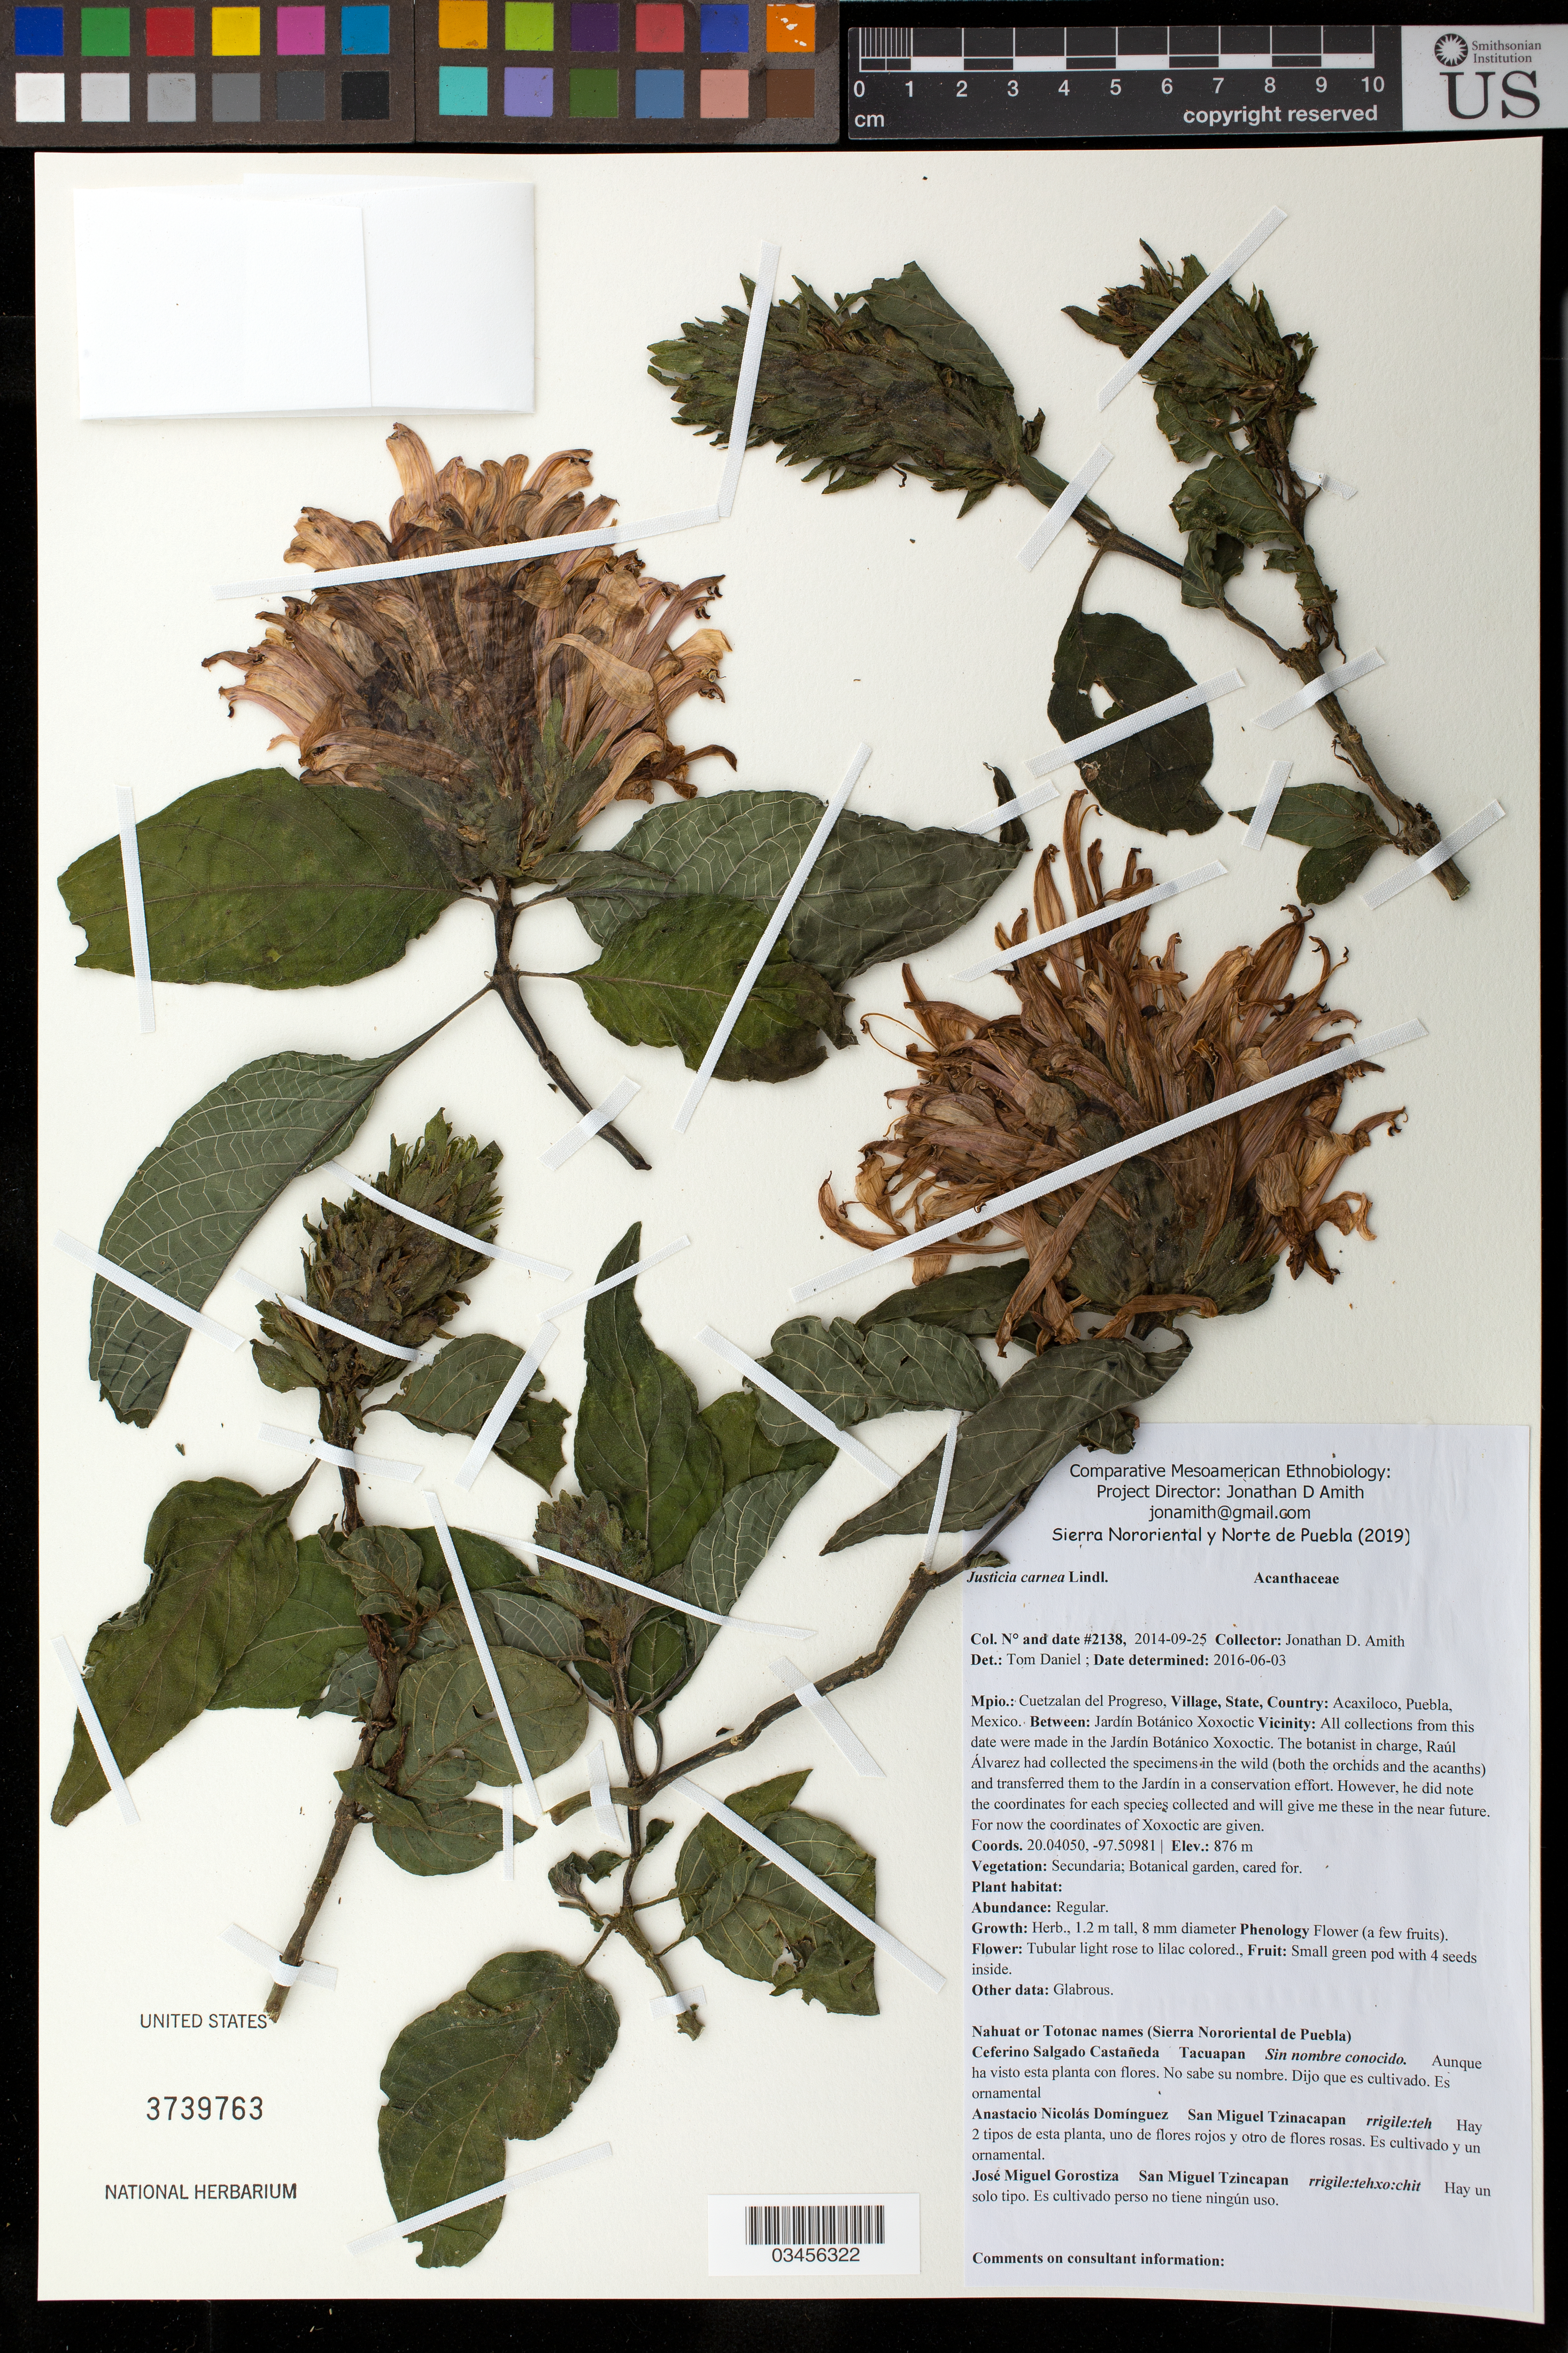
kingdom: Plantae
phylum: Tracheophyta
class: Magnoliopsida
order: Lamiales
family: Acanthaceae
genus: Justicia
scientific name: Justicia carnea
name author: Lindl.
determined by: Daniel, T.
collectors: J. D. Amith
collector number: JDA_02138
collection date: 2014-09-25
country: México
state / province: Puebla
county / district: Cuetzalan del Progreso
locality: PUEBLO: Acaxiloco; LOCALIDAD EXACTA: All collections from this date were made in the Jardín Botánico Xoxoctic. The botanist in charge, Raúl Álvarez had collected the specimens in the wild (both the orchids and the acanths) and transferred them to the gard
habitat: Botanical garden, cared for.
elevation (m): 876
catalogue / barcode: US 3739763